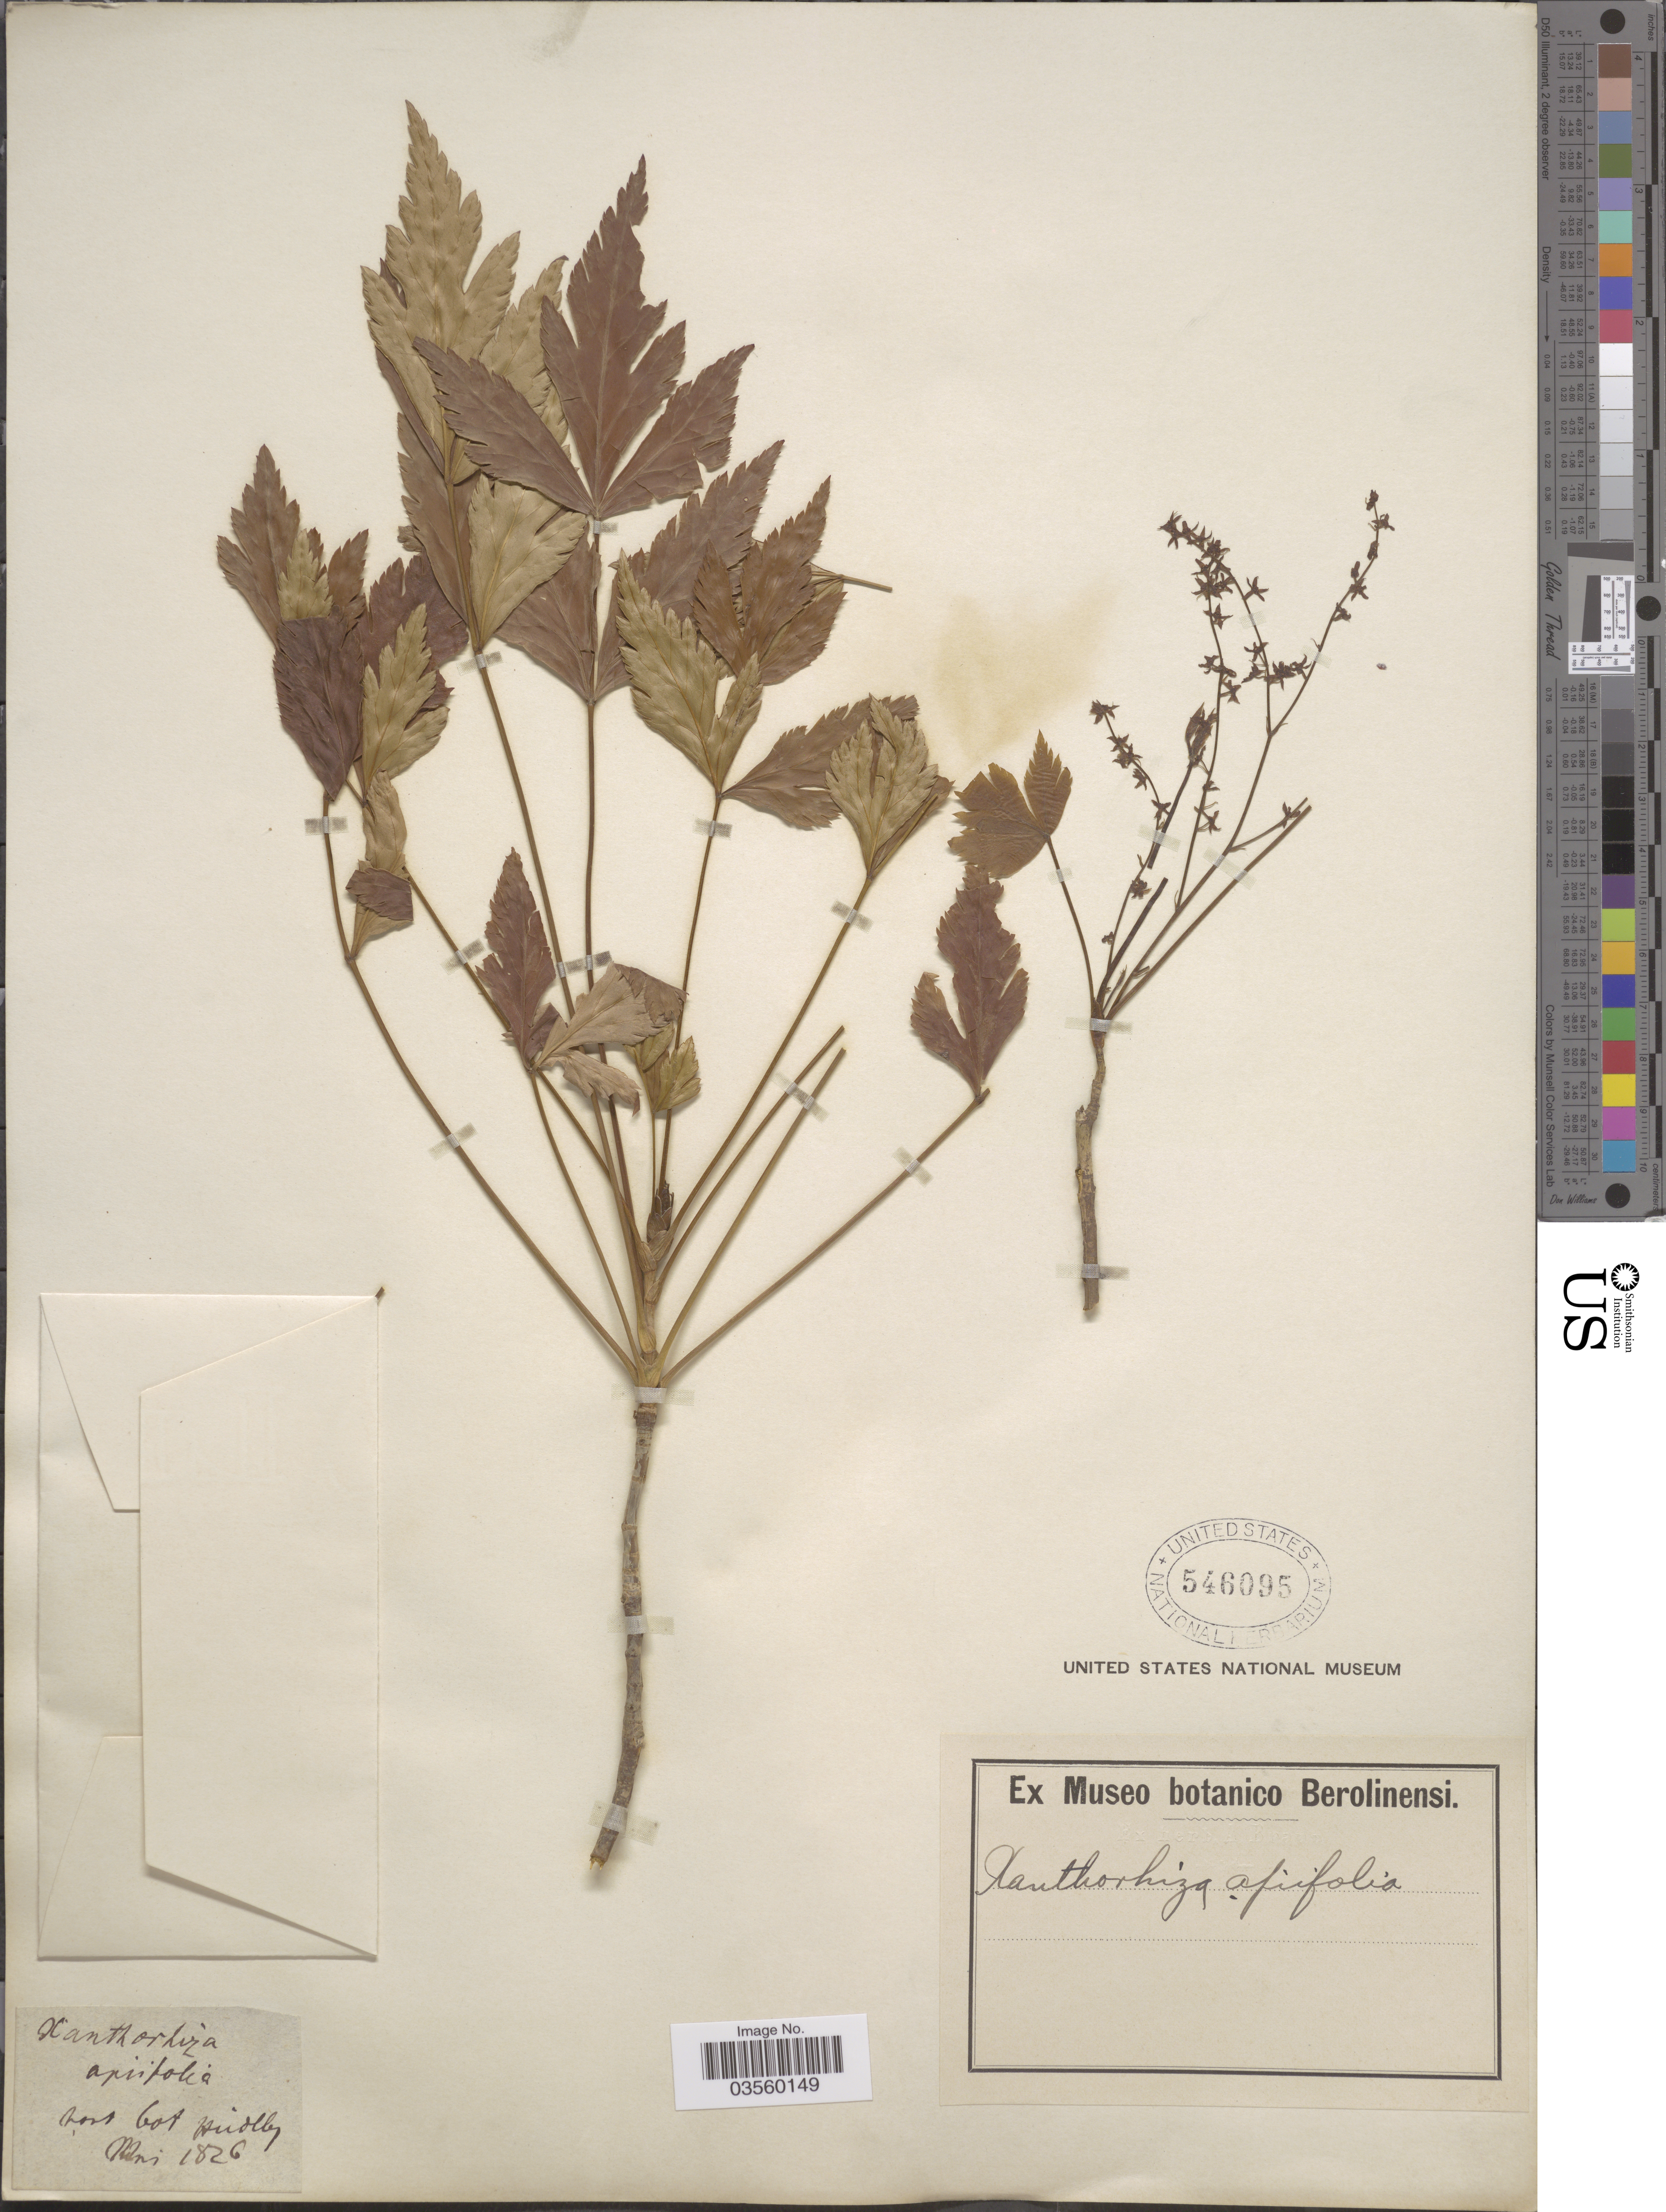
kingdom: Plantae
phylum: Tracheophyta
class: Magnoliopsida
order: Ranunculales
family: Ranunculaceae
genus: Xanthorhiza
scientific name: Xanthorhiza apiifolia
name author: L'Hér.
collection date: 1826-05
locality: Hort bot Huidley [interpreted].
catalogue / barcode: US 546095